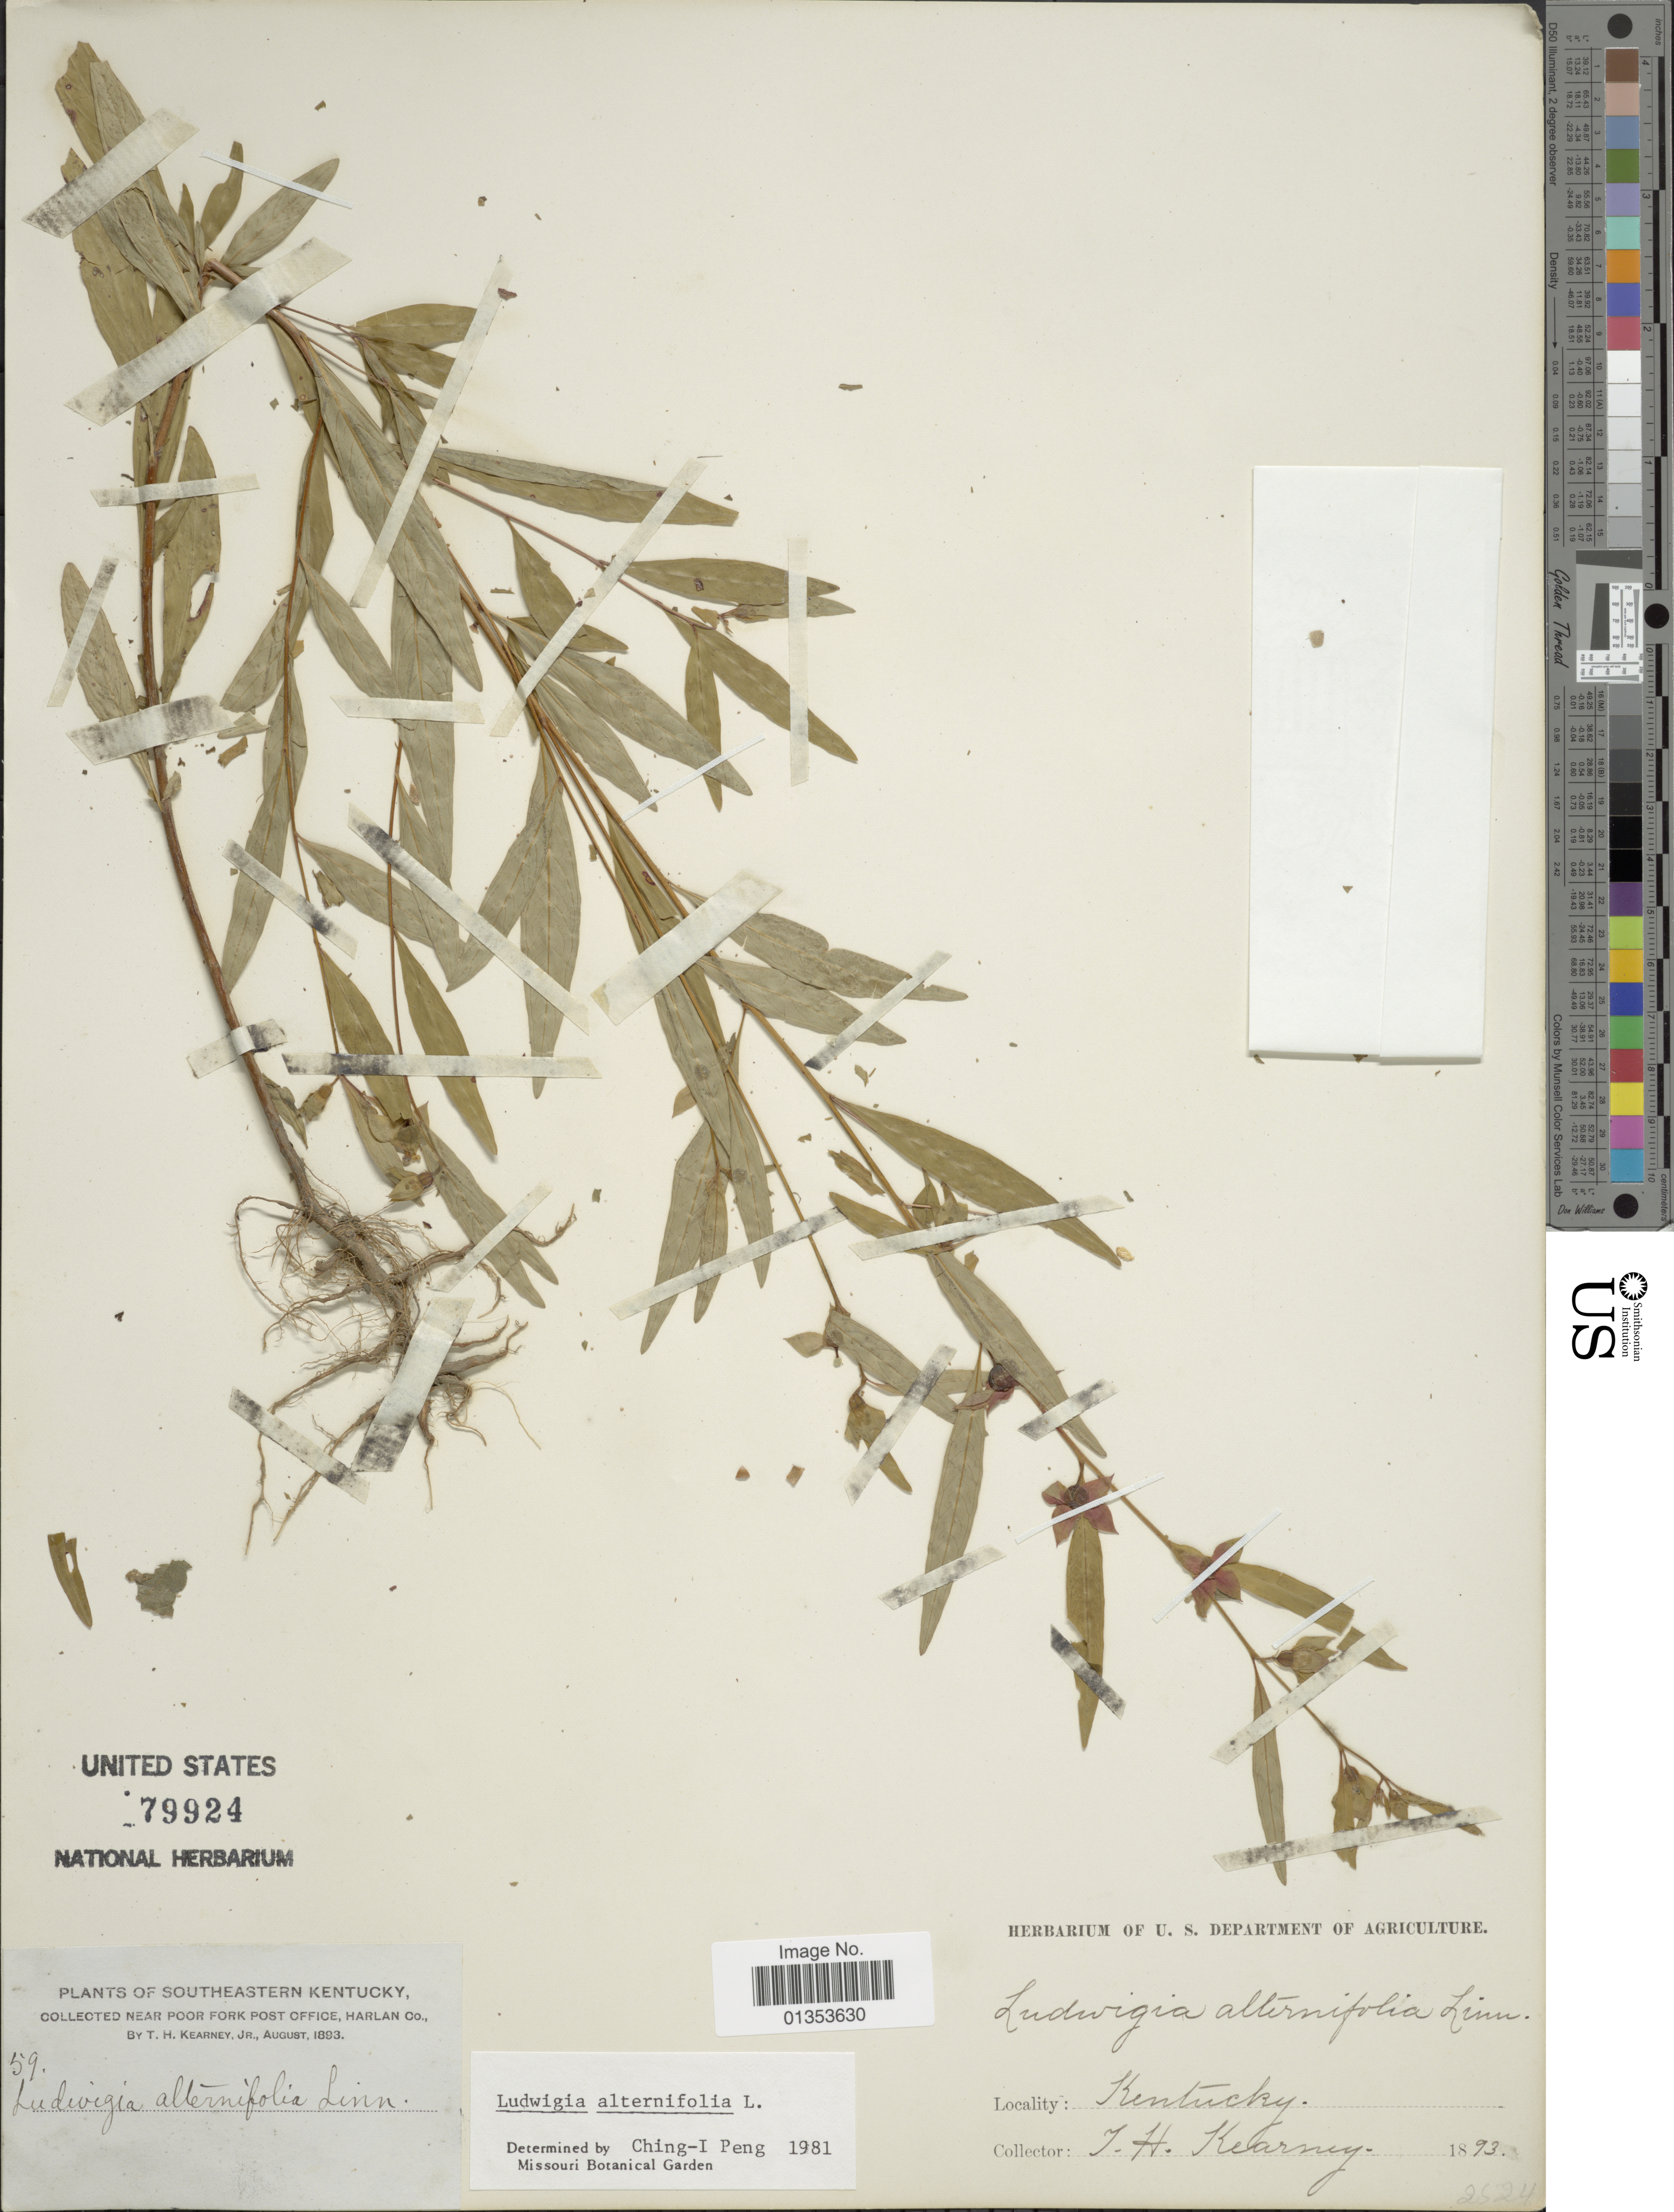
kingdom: Plantae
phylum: Tracheophyta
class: Magnoliopsida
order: Myrtales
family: Onagraceae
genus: Ludwigia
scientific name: Ludwigia alternifolia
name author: L.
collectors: T. H. Kearney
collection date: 1893-08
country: United States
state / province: Kentucky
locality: Southeastern Kentucky, near poor Fork Post Office, Harlan Co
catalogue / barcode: US 79924